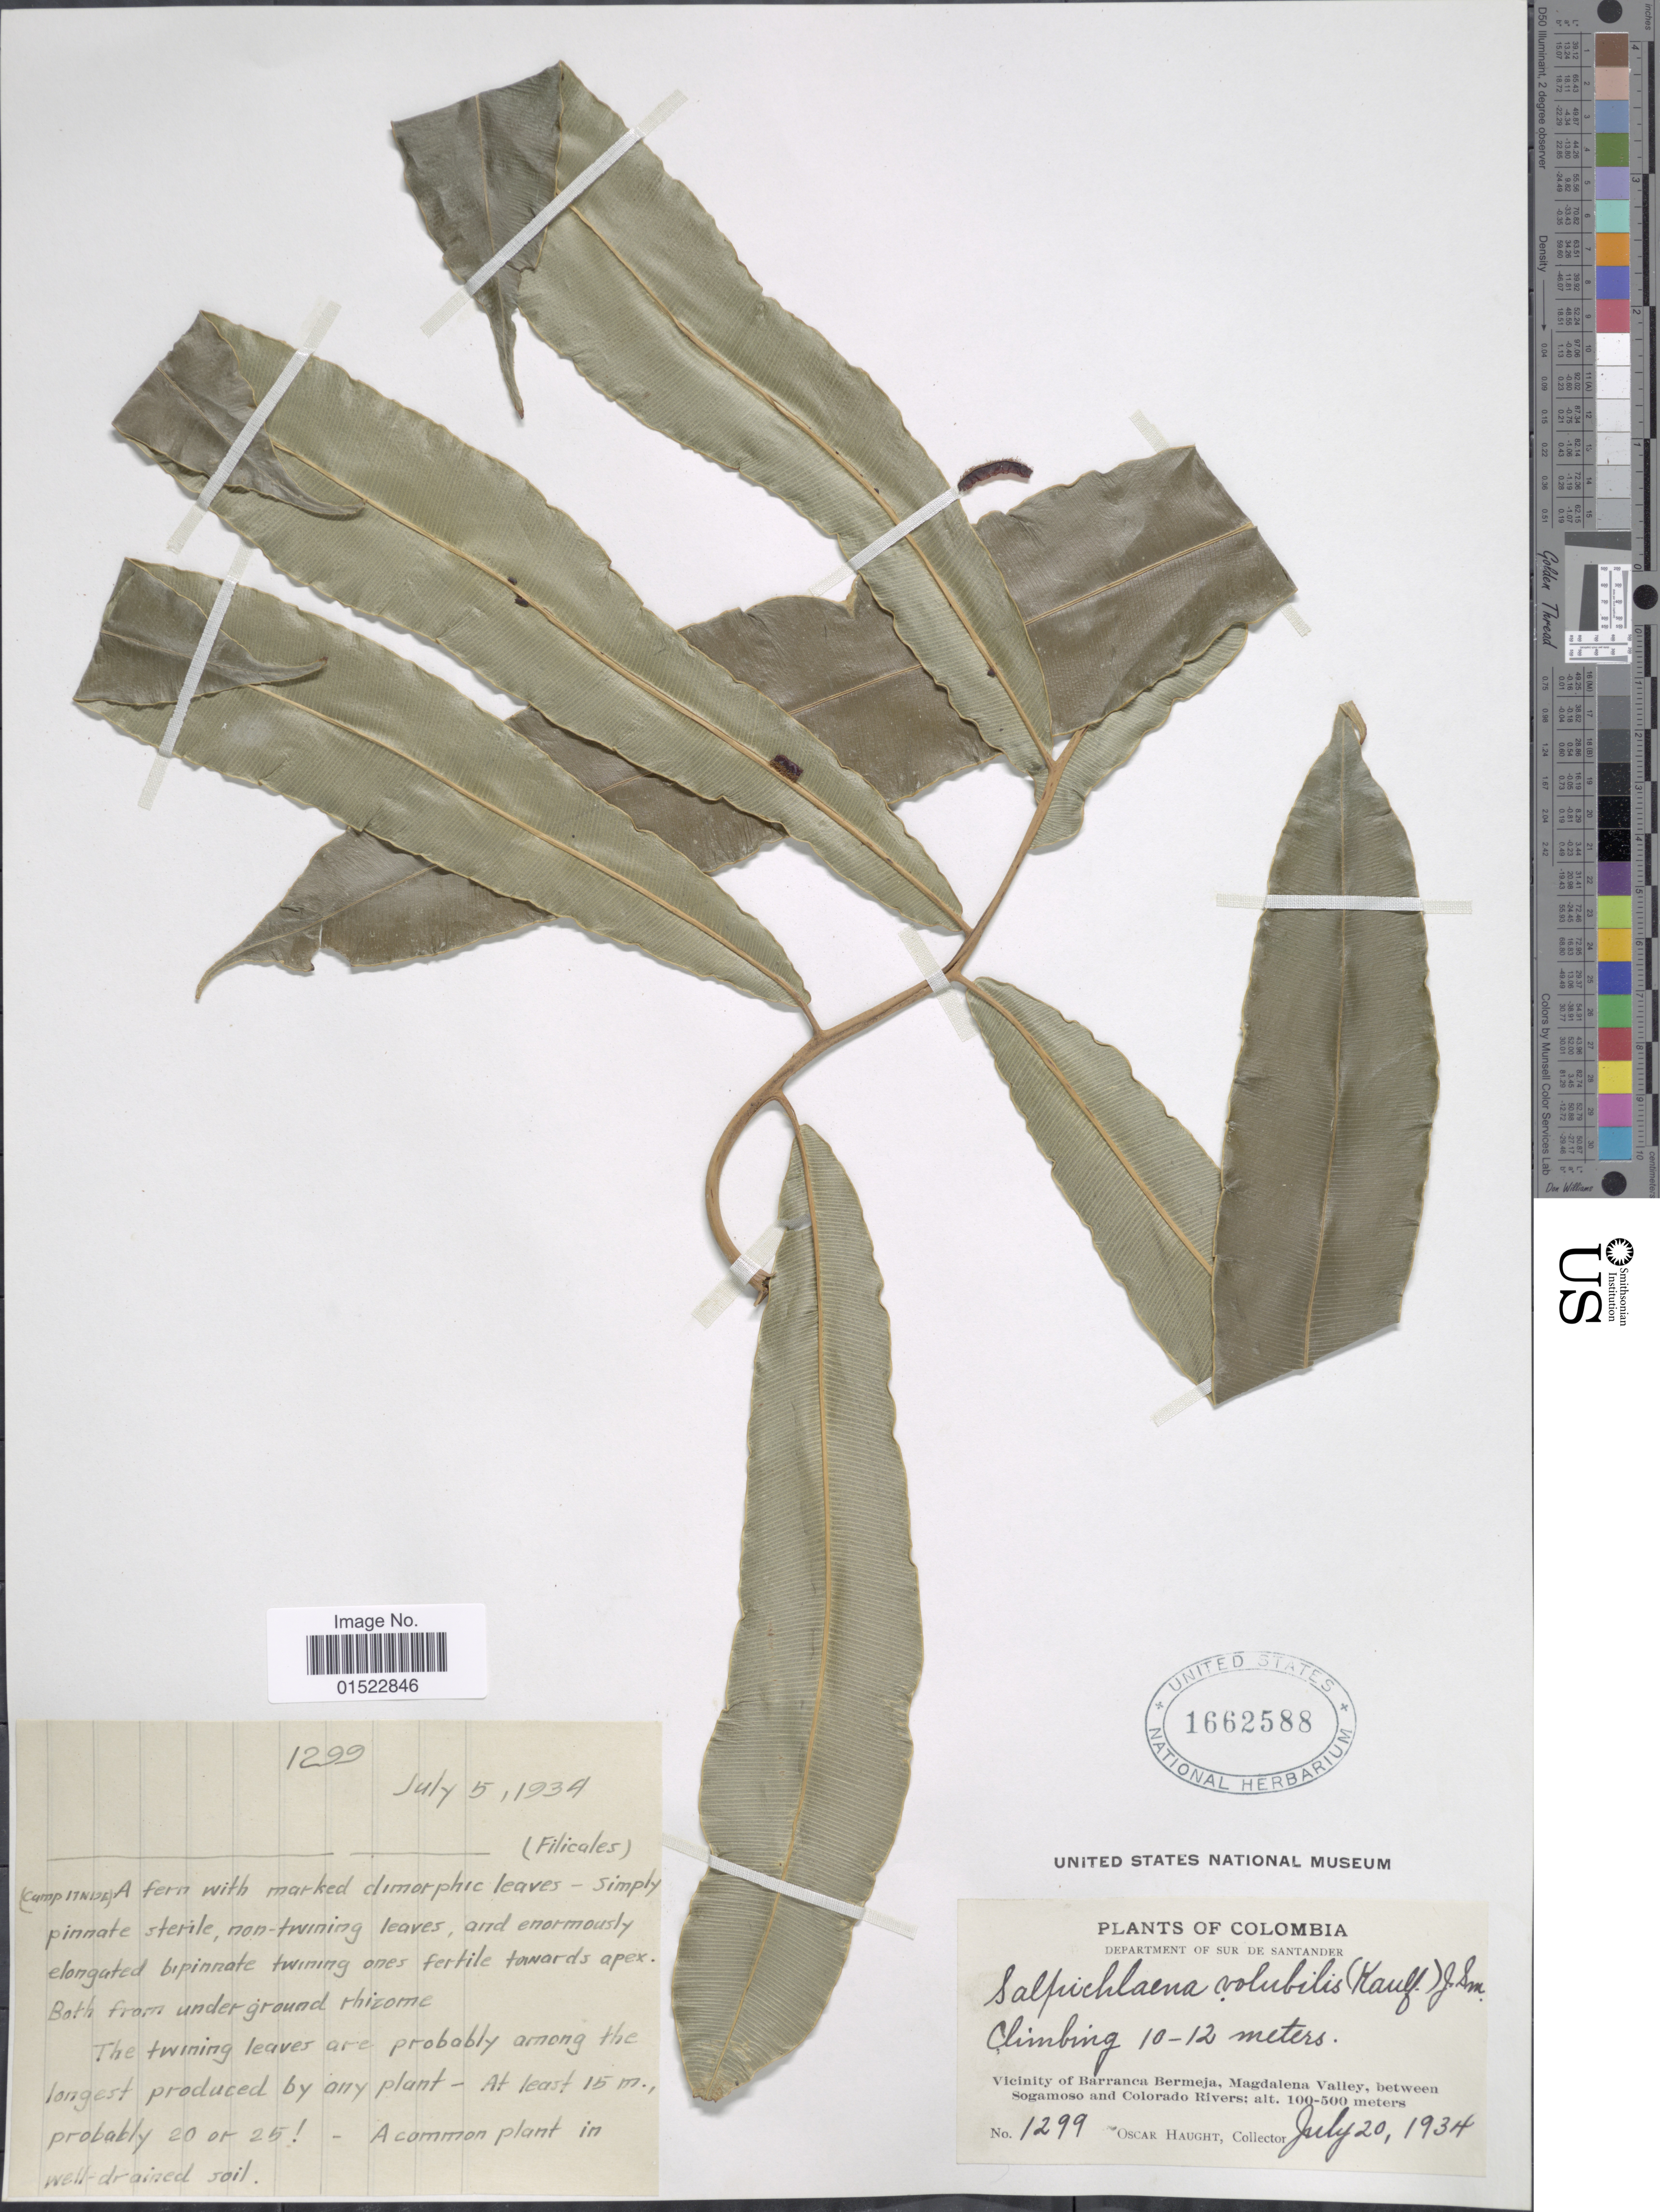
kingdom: Plantae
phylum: Tracheophyta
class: Polypodiopsida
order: Polypodiales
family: Blechnaceae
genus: Salpichlaena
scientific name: Salpichlaena volubilis subsp. volubilis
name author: (Kaulf.) J. Sm.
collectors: O. L. Haught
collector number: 1299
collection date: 1934-07-20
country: Colombia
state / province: Santander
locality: Department of Sur de Santader, Vicinity of Barranca Bermeja, Magdalena Valley, between Sogamoso and Colorado River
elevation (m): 100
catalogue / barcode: US 1662588